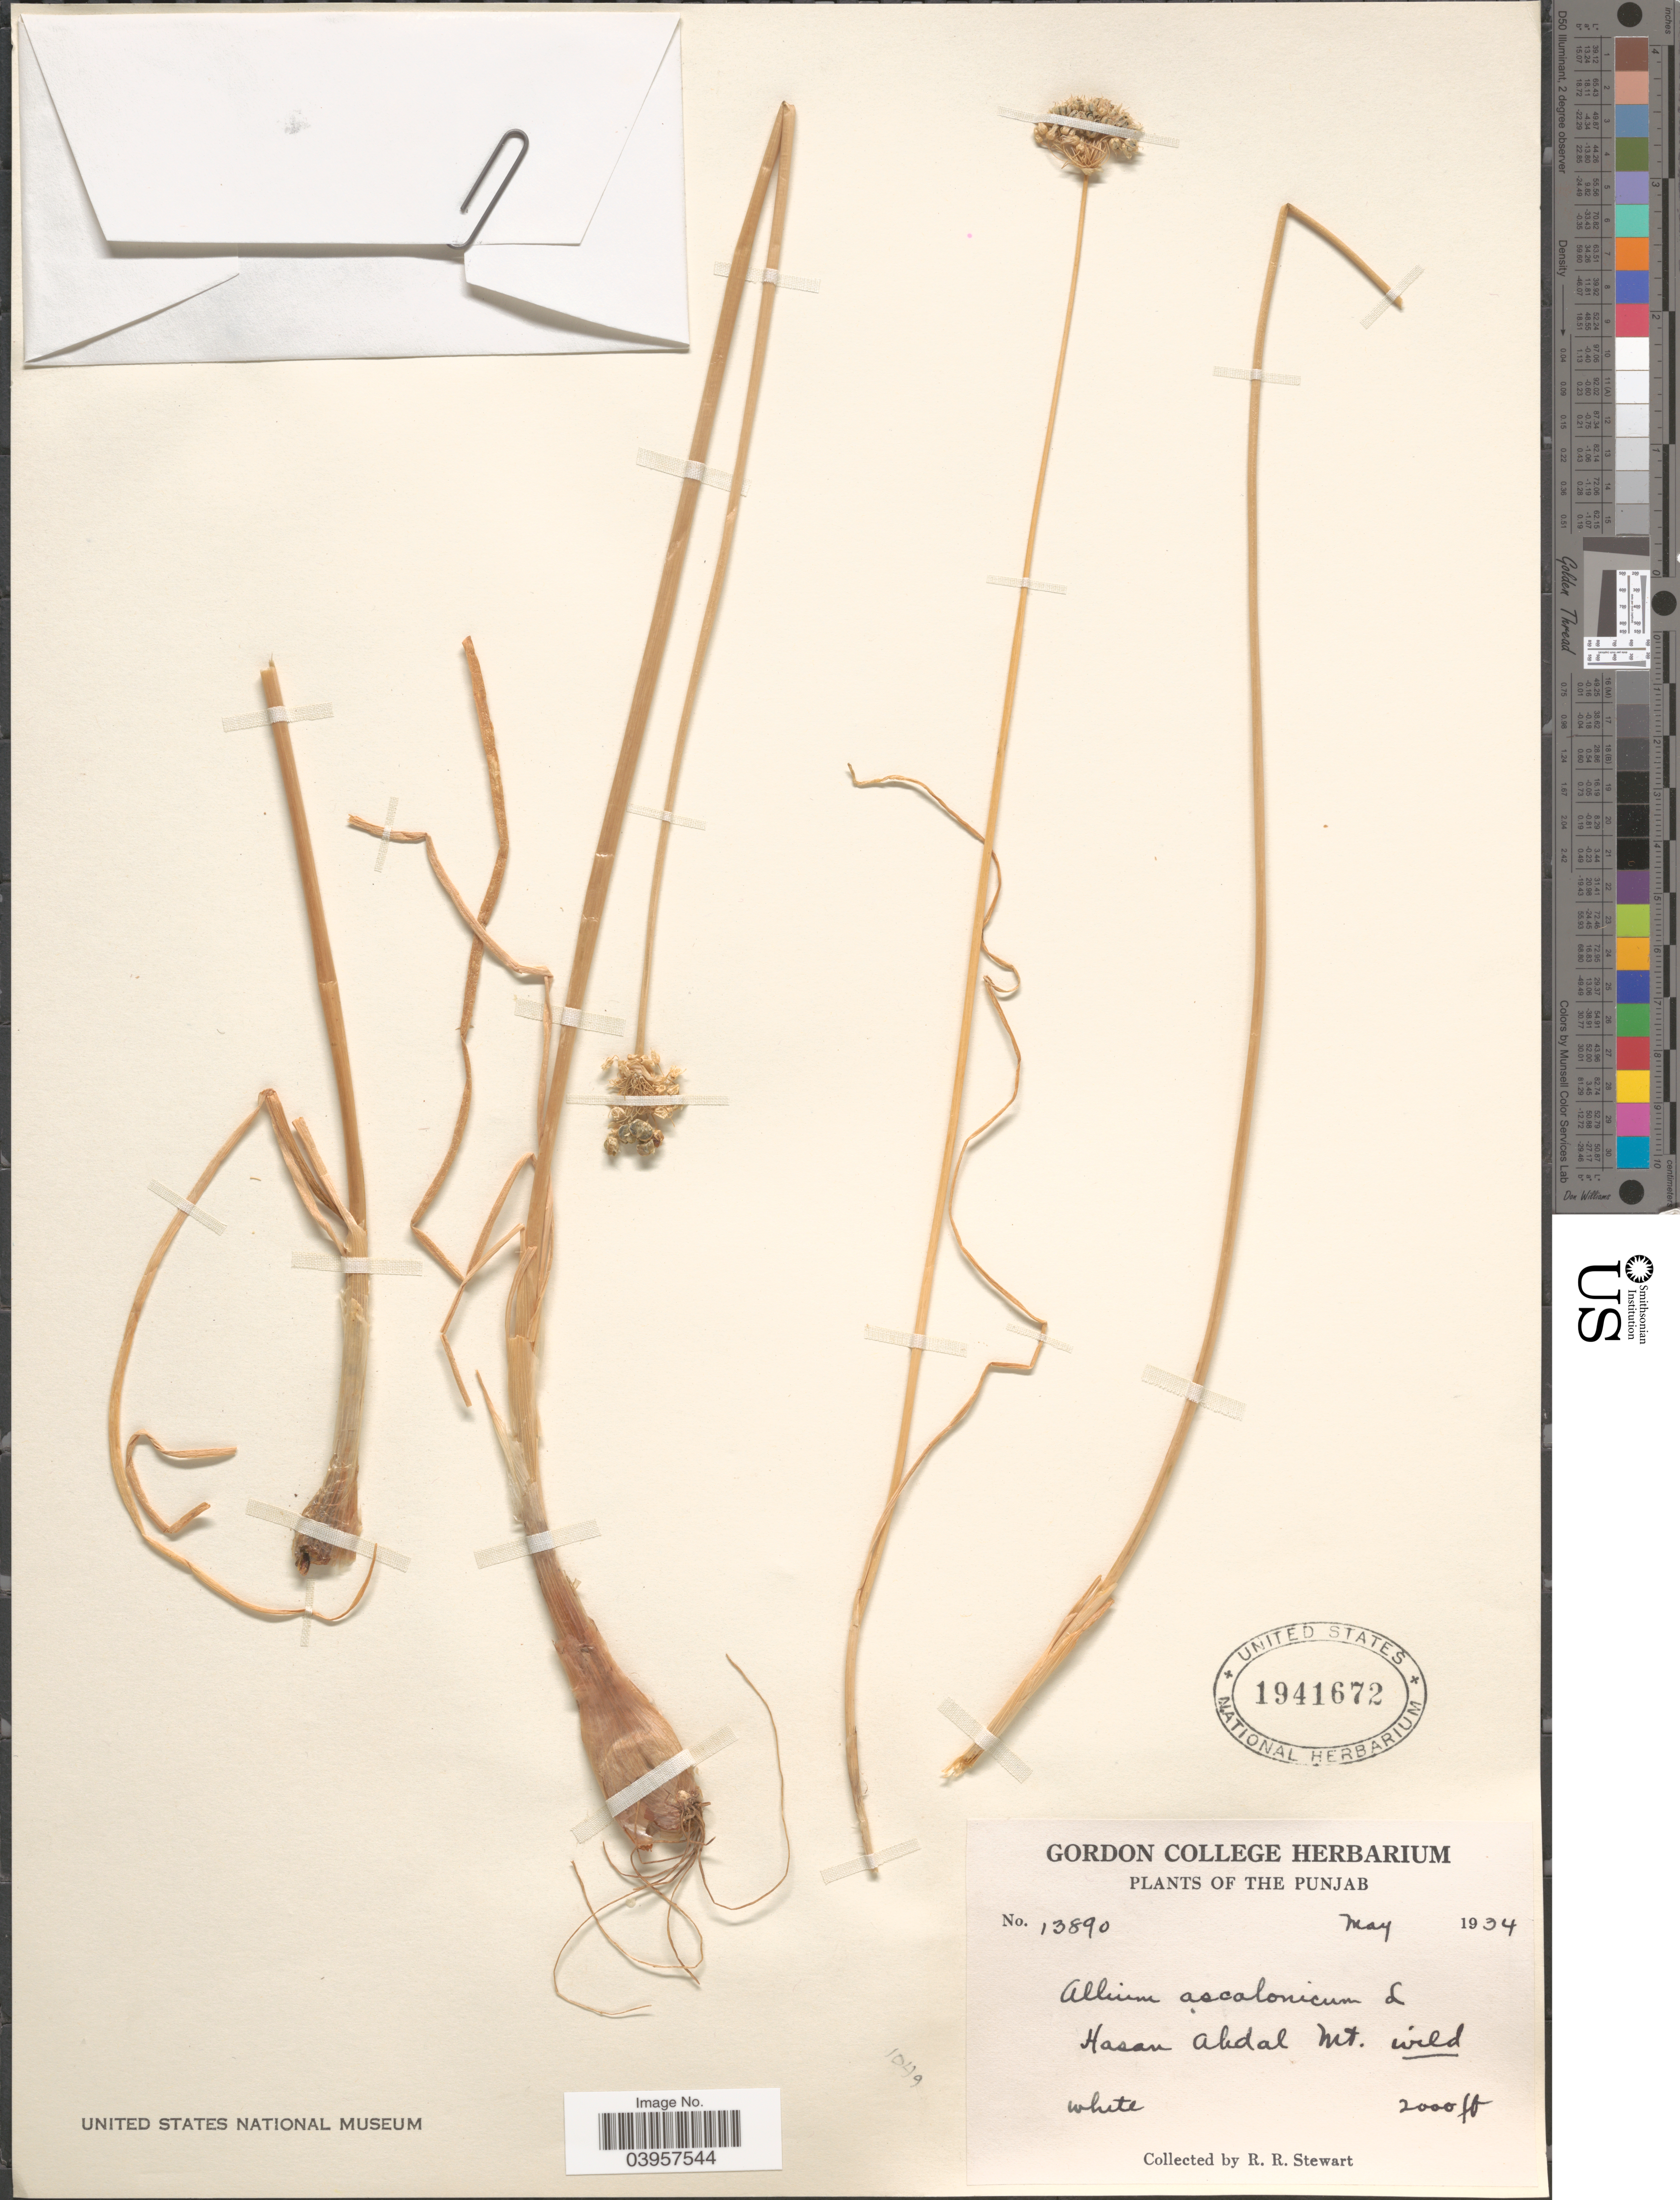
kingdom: Plantae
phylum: Tracheophyta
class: Liliopsida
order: Asparagales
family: Amaryllidaceae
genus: Allium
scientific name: Allium ascalonicum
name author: L.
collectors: R. Stewart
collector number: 13890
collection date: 1934-05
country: India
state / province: Punjab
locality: Hasan Abdal Mt.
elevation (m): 610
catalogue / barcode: US 1941672